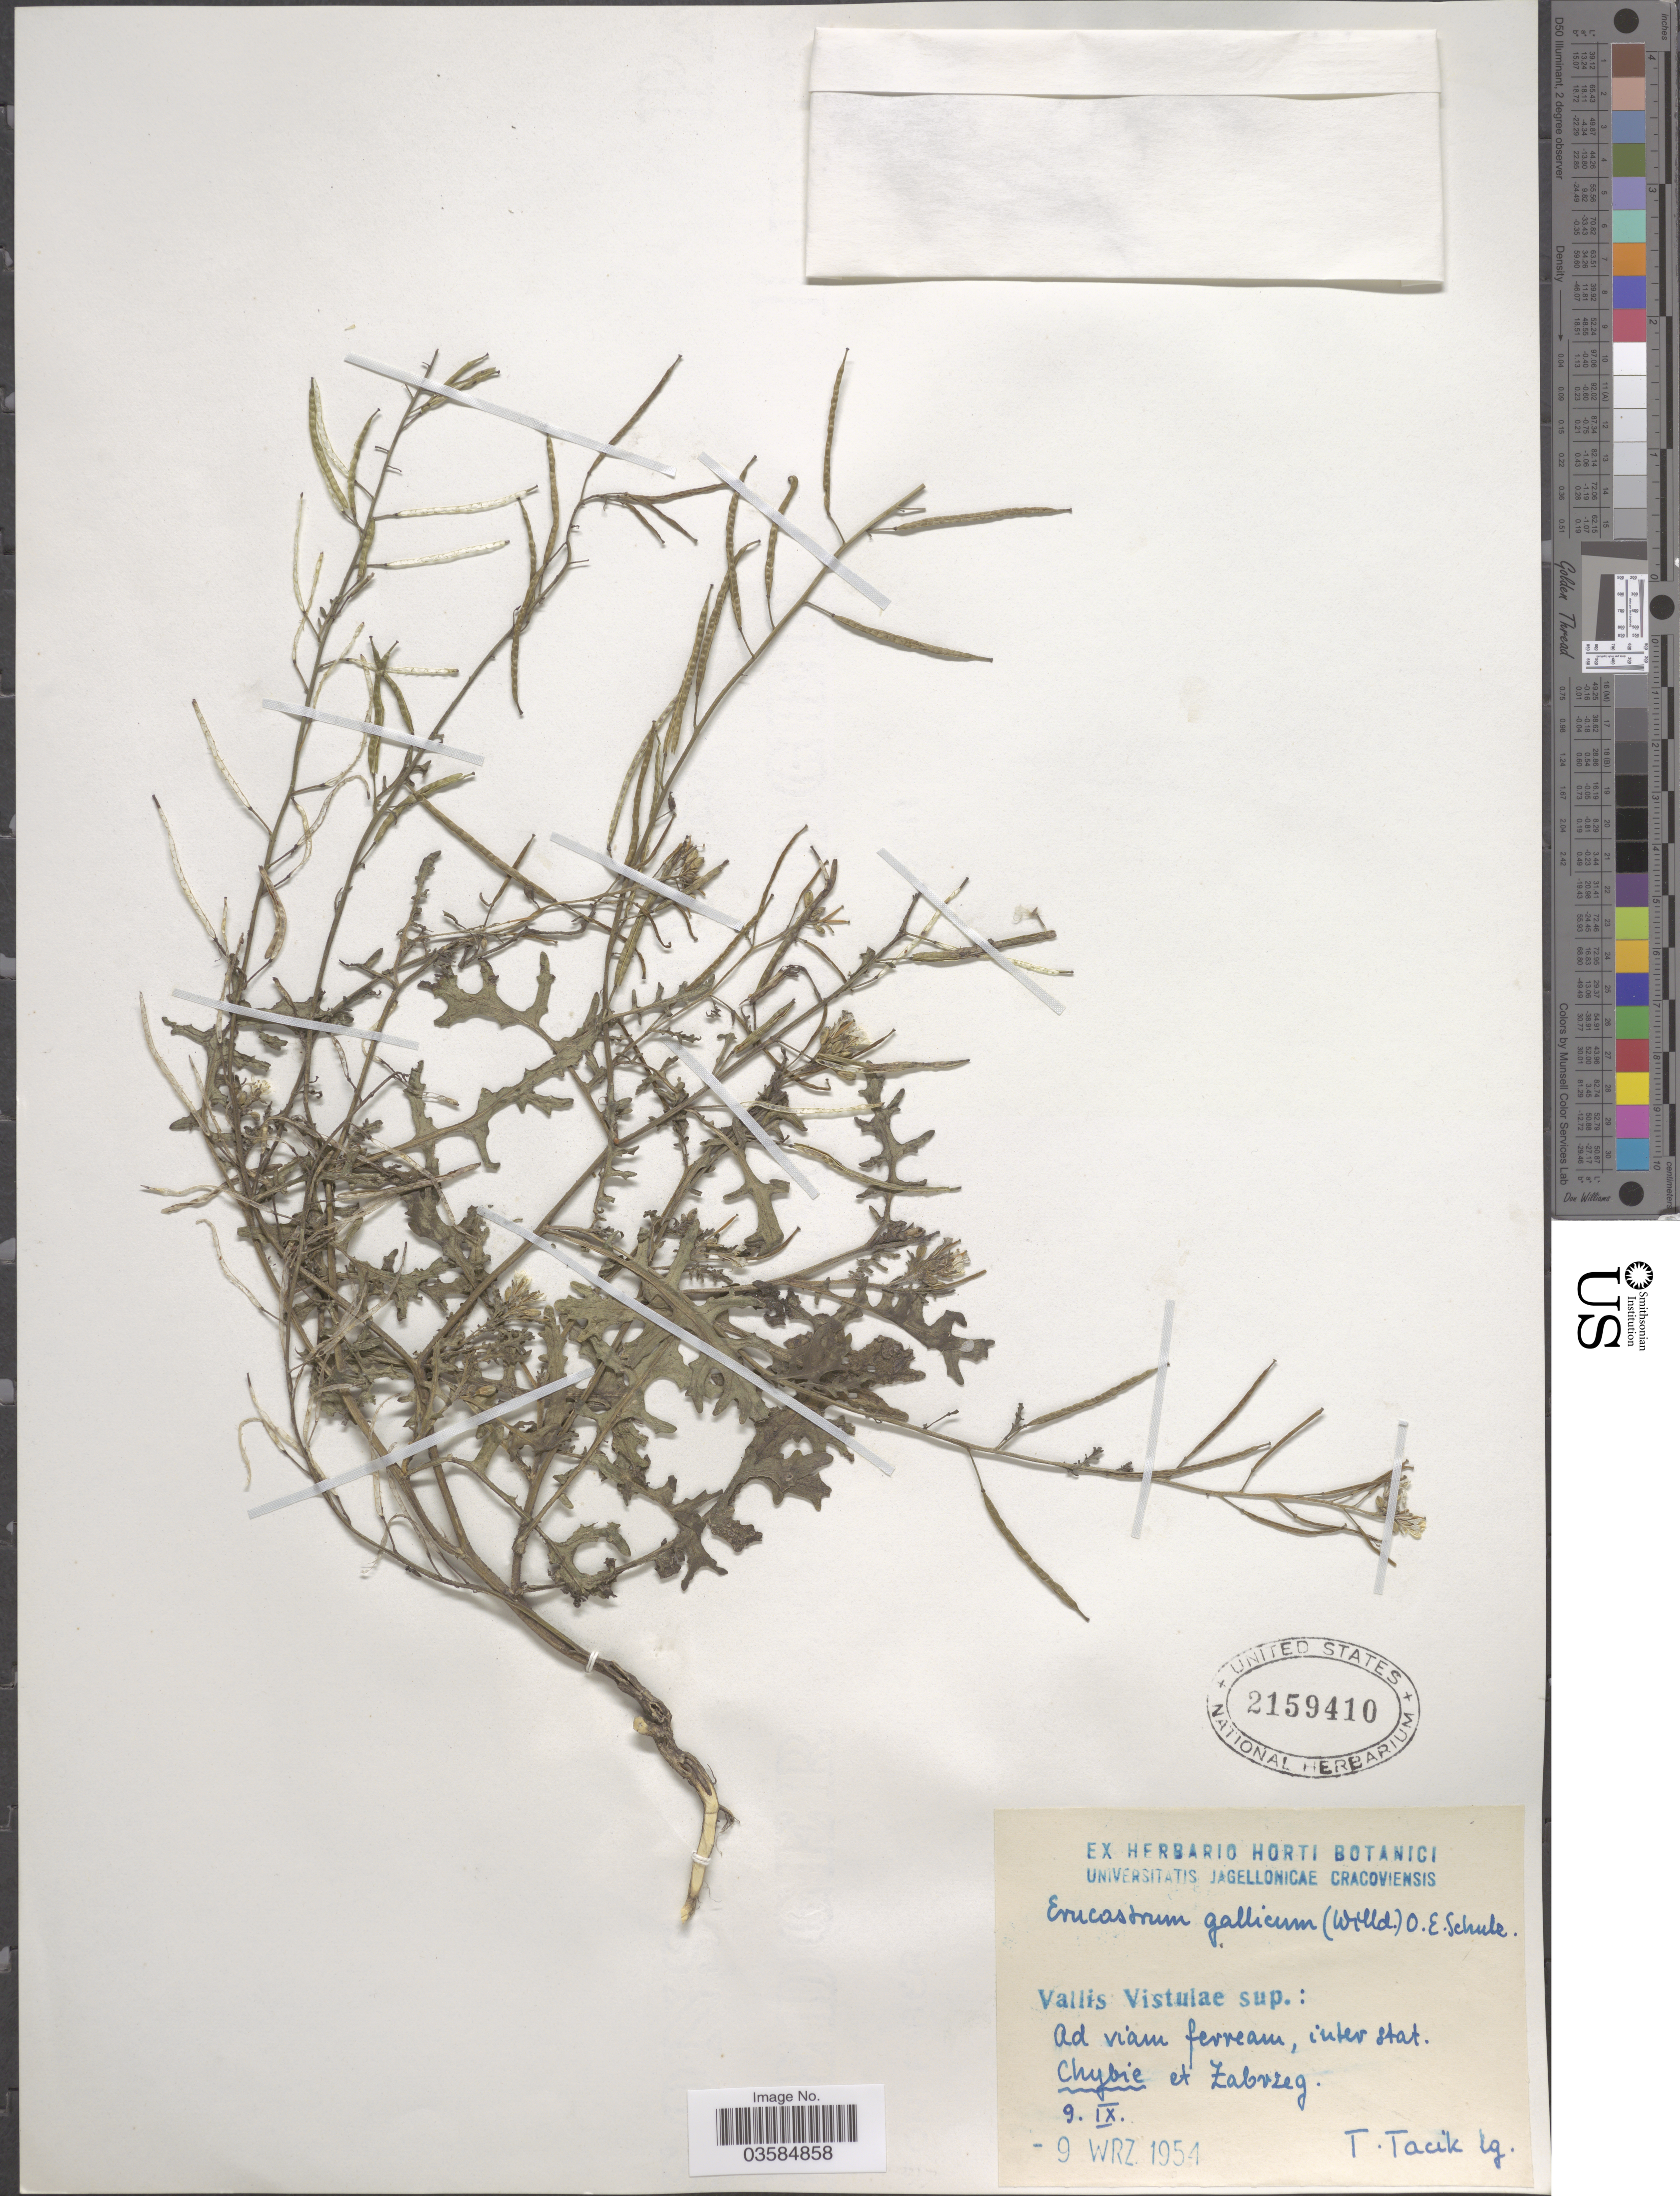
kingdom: Plantae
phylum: Tracheophyta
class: Magnoliopsida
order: Brassicales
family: Brassicaceae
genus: Erucastrum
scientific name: Erucastrum gallicum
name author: (Willd.) O.E. Schulz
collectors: T. Tacik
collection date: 1954-09-09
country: Poland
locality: Vallis Vistulae sup.: Ad viam ferream [interpreted], inter stat. Chybie et Zabrzeg.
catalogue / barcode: US 2159410